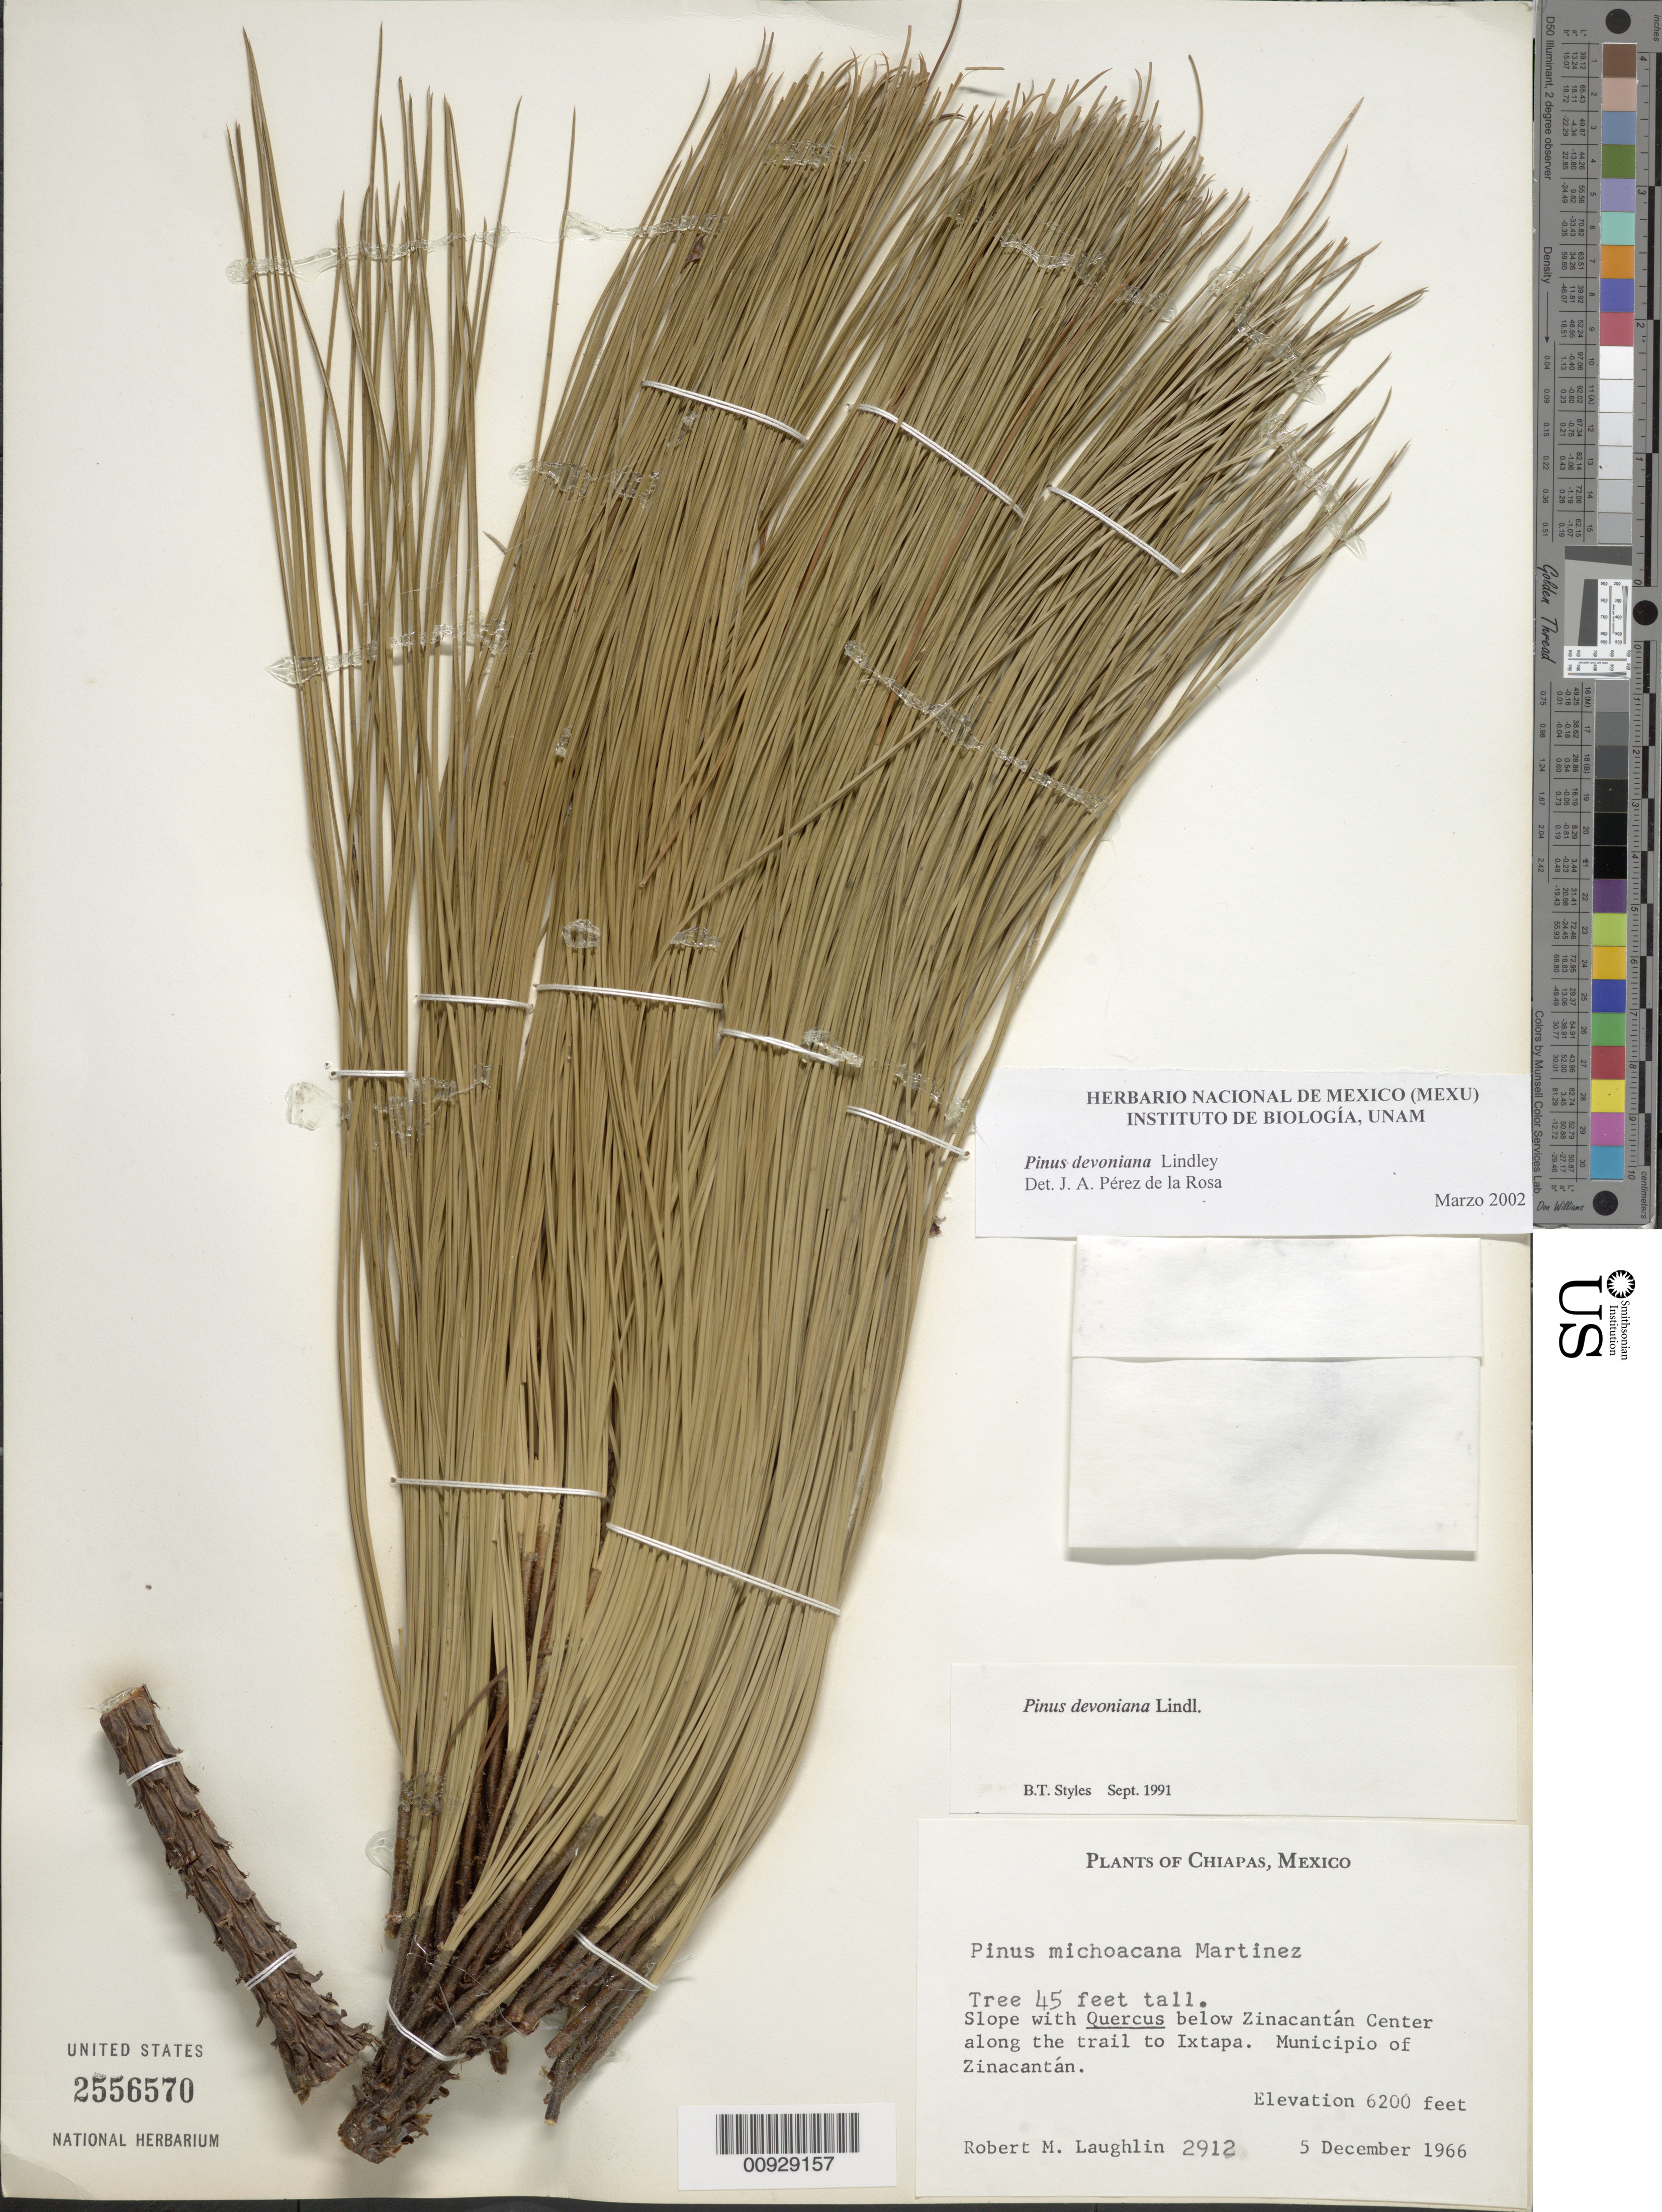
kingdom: Plantae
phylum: Tracheophyta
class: Pinopsida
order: Pinales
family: Pinaceae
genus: Pinus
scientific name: Pinus devoniana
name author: Lindl.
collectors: R. M. Laughlin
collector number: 2912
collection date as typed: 05 Dec 1966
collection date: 1966-12-05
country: Mexico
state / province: Chiapas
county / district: Zinacantán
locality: Below Zinacantán Center along the trail to Ixtapa.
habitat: Slope with Quercus.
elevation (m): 1890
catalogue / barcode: US 2556570